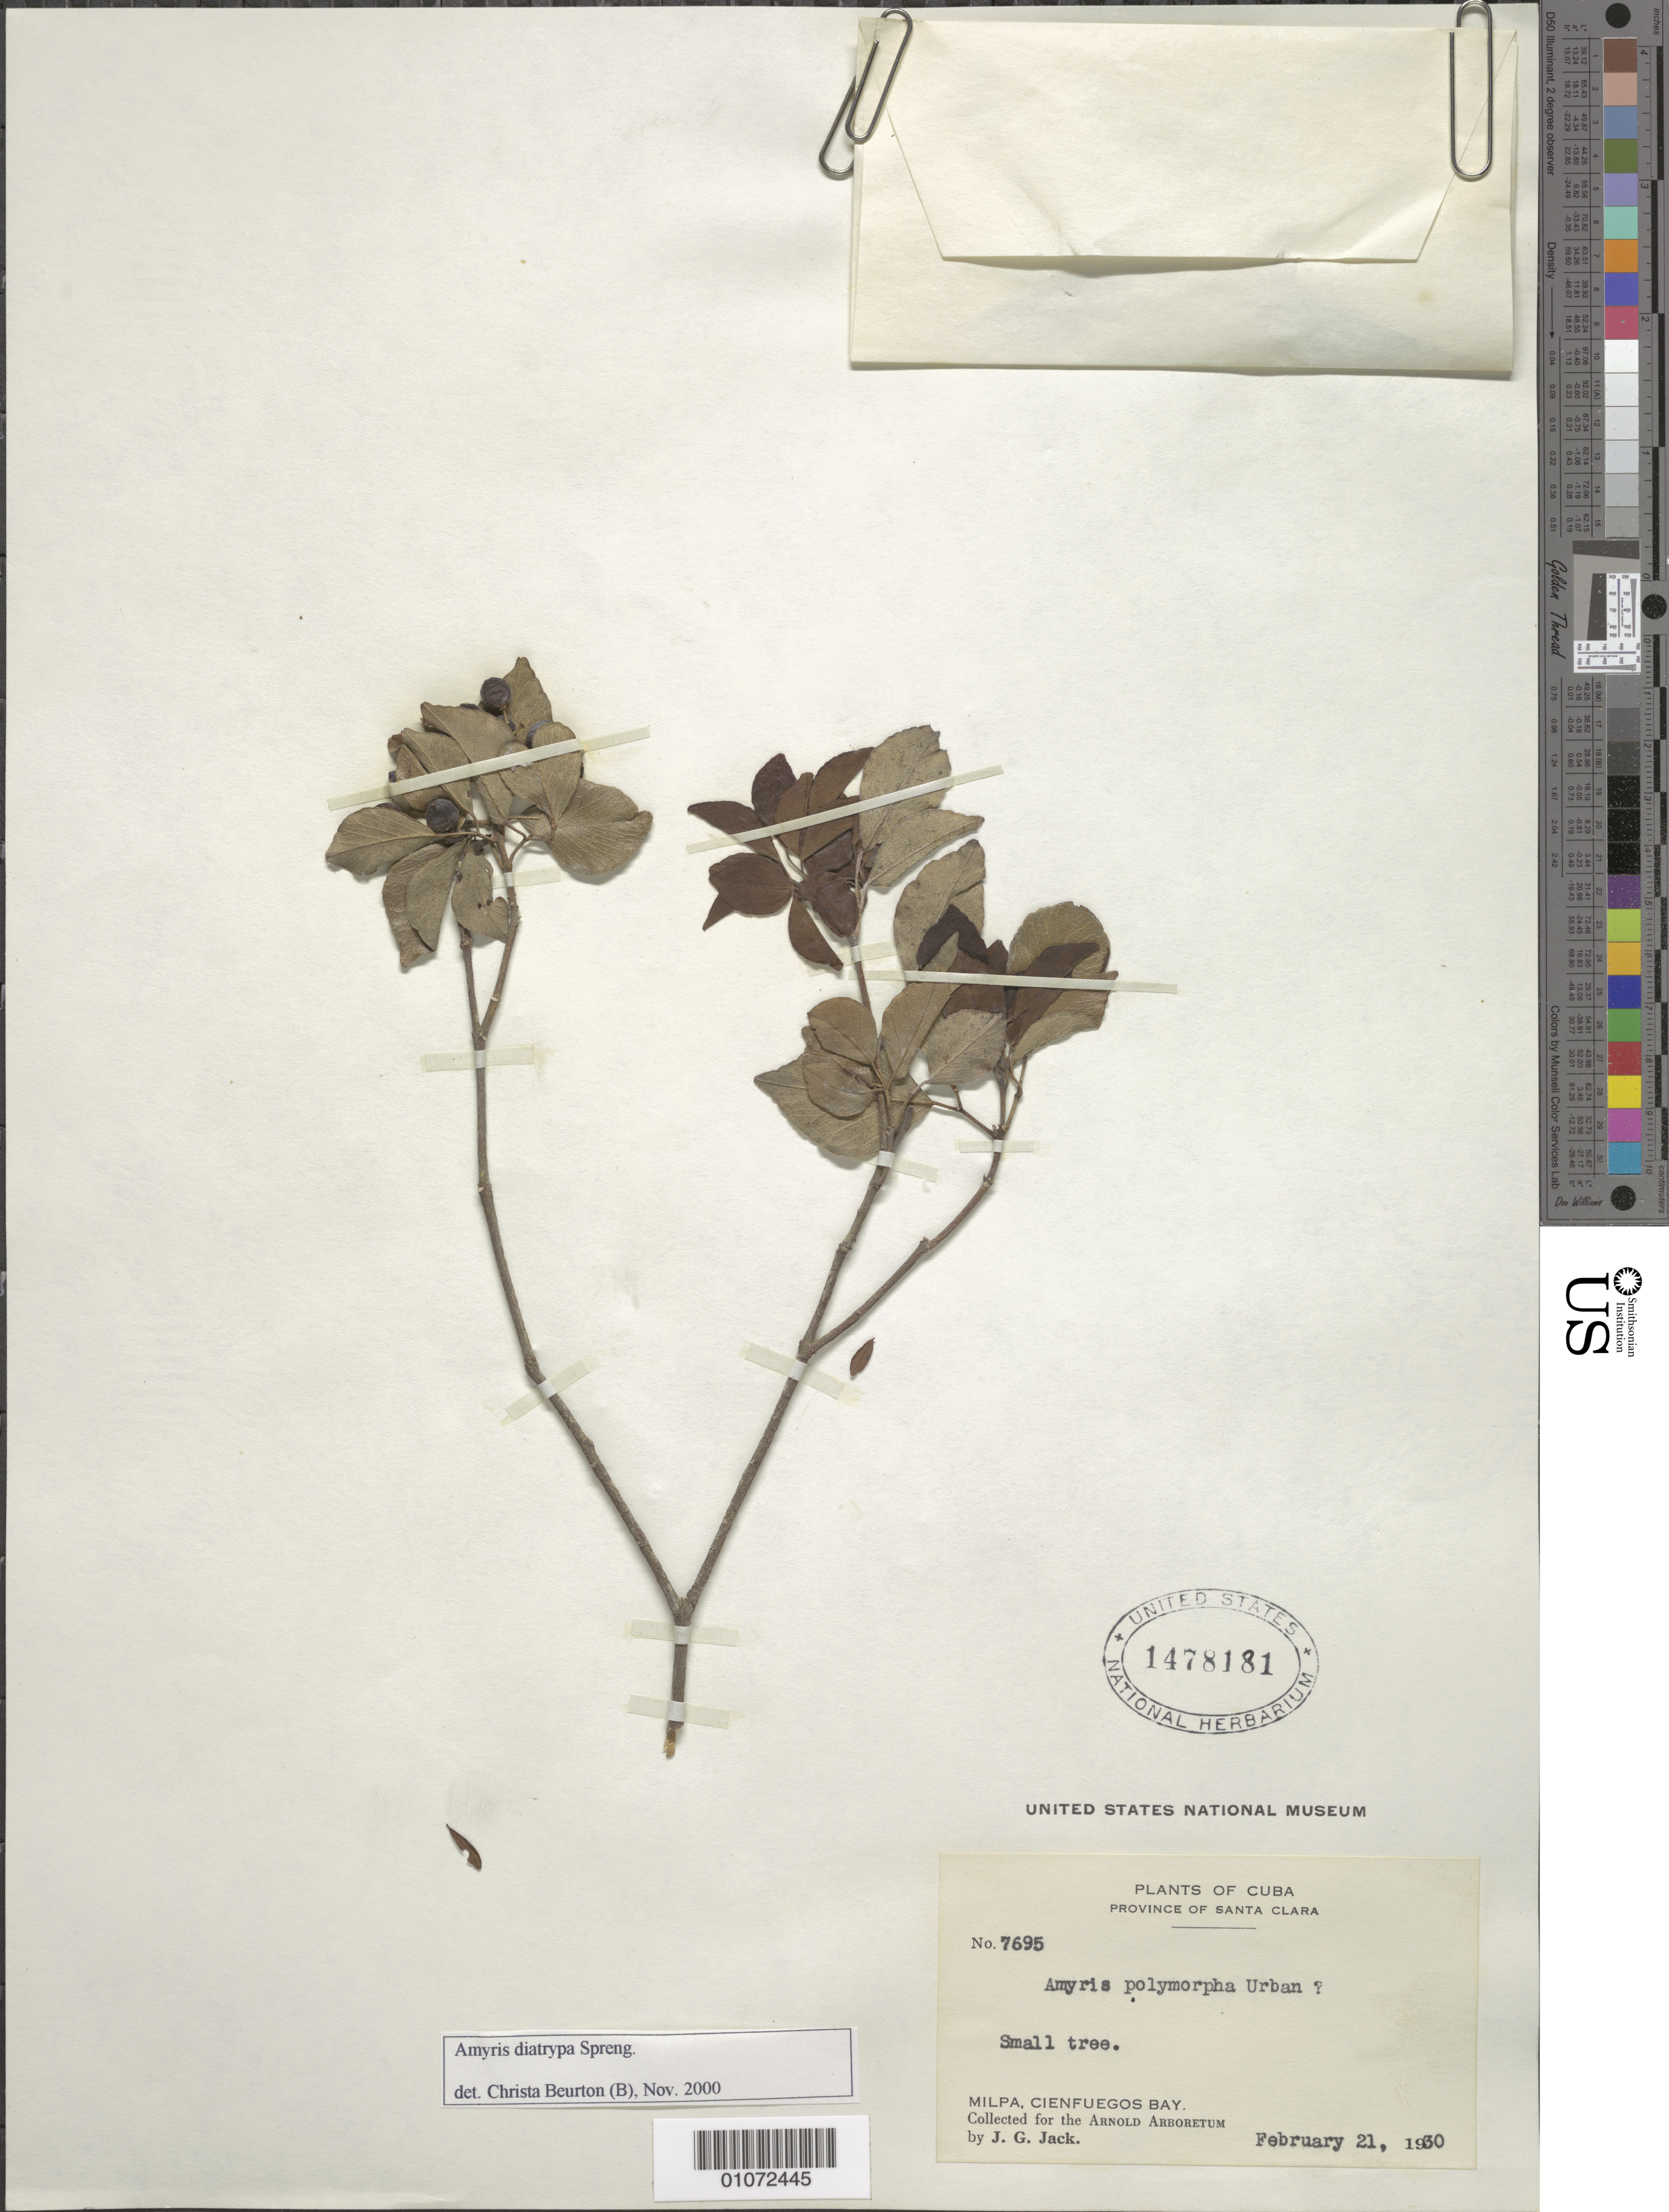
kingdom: Plantae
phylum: Tracheophyta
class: Magnoliopsida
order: Sapindales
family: Rutaceae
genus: Amyris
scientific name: Amyris diatrypa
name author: Spreng.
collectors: J. G. Jack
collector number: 7695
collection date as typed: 21 Feb 1930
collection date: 1930-02-21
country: Cuba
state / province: Cienfuegos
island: Cuba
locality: Milpa, Cienfuegos Bay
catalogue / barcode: US 1478181